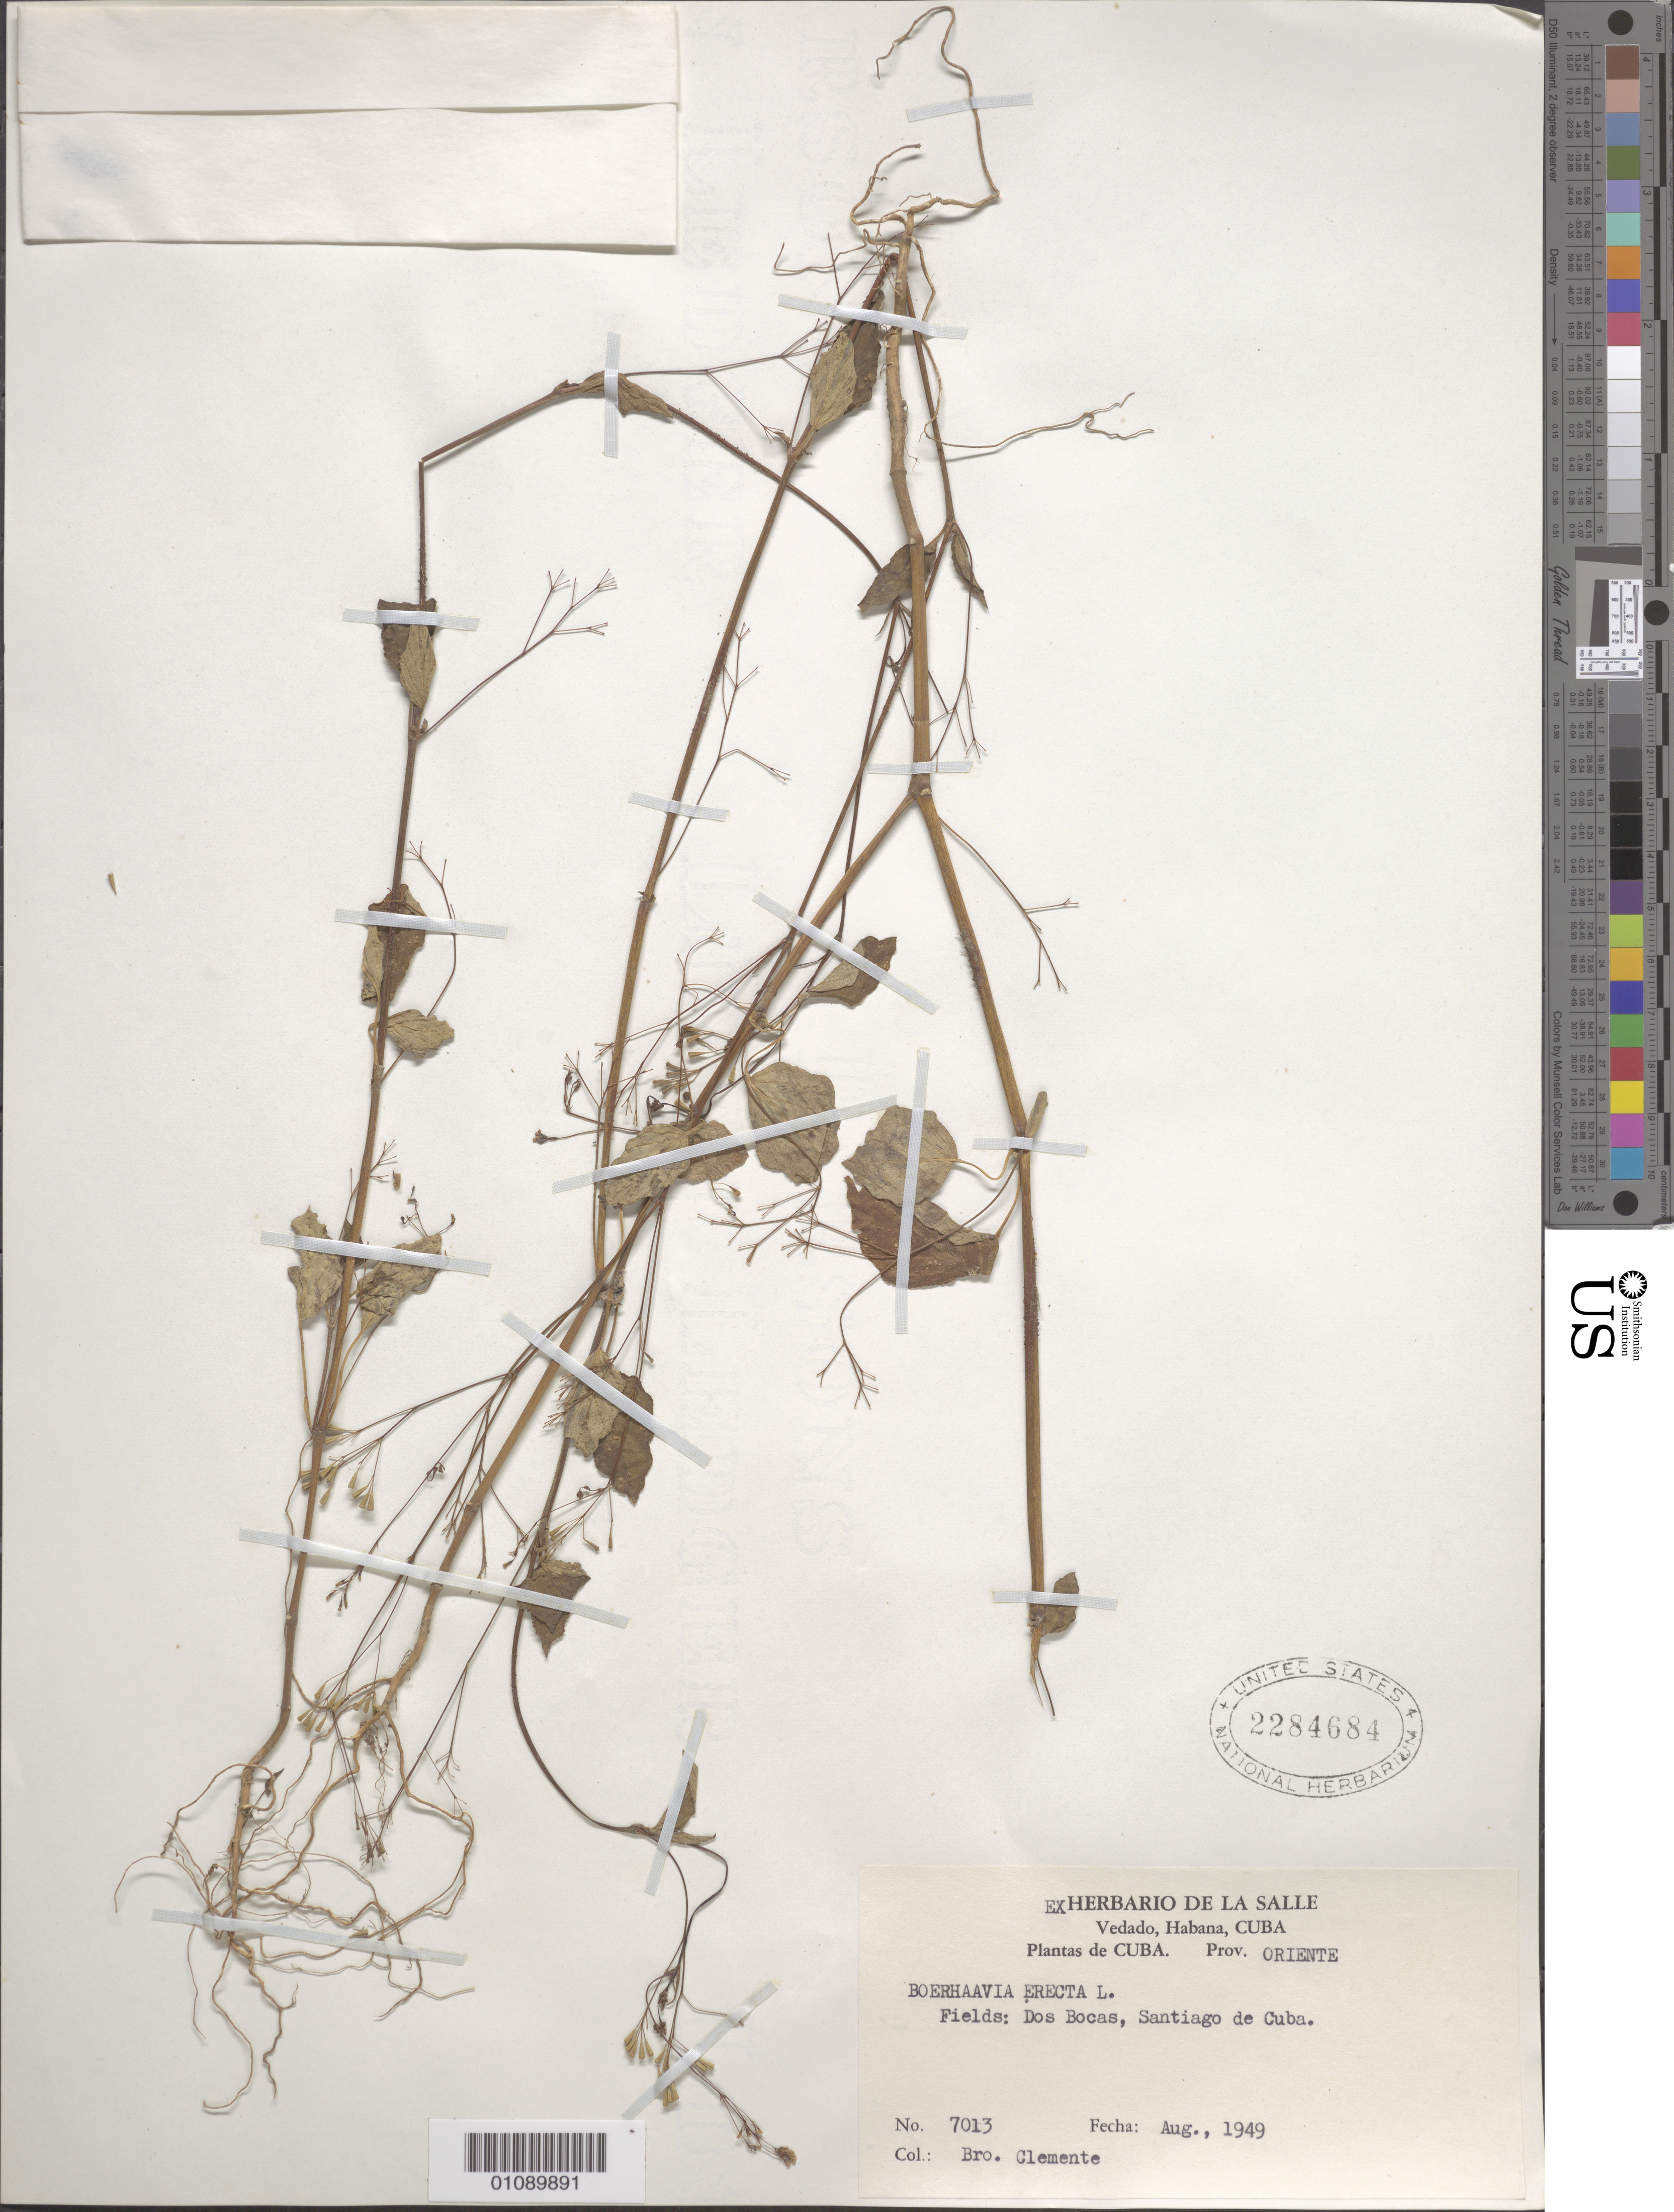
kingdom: Plantae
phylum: Tracheophyta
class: Magnoliopsida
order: Caryophyllales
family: Nyctaginaceae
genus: Boerhavia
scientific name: Boerhavia erecta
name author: L.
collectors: Bro. Clemente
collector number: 7013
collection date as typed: Aug 1949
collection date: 1949-08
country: Cuba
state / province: Santiago de Cuba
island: Cuba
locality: Oriente, Santiago de Cuba, Des Bocas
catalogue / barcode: US 2284684